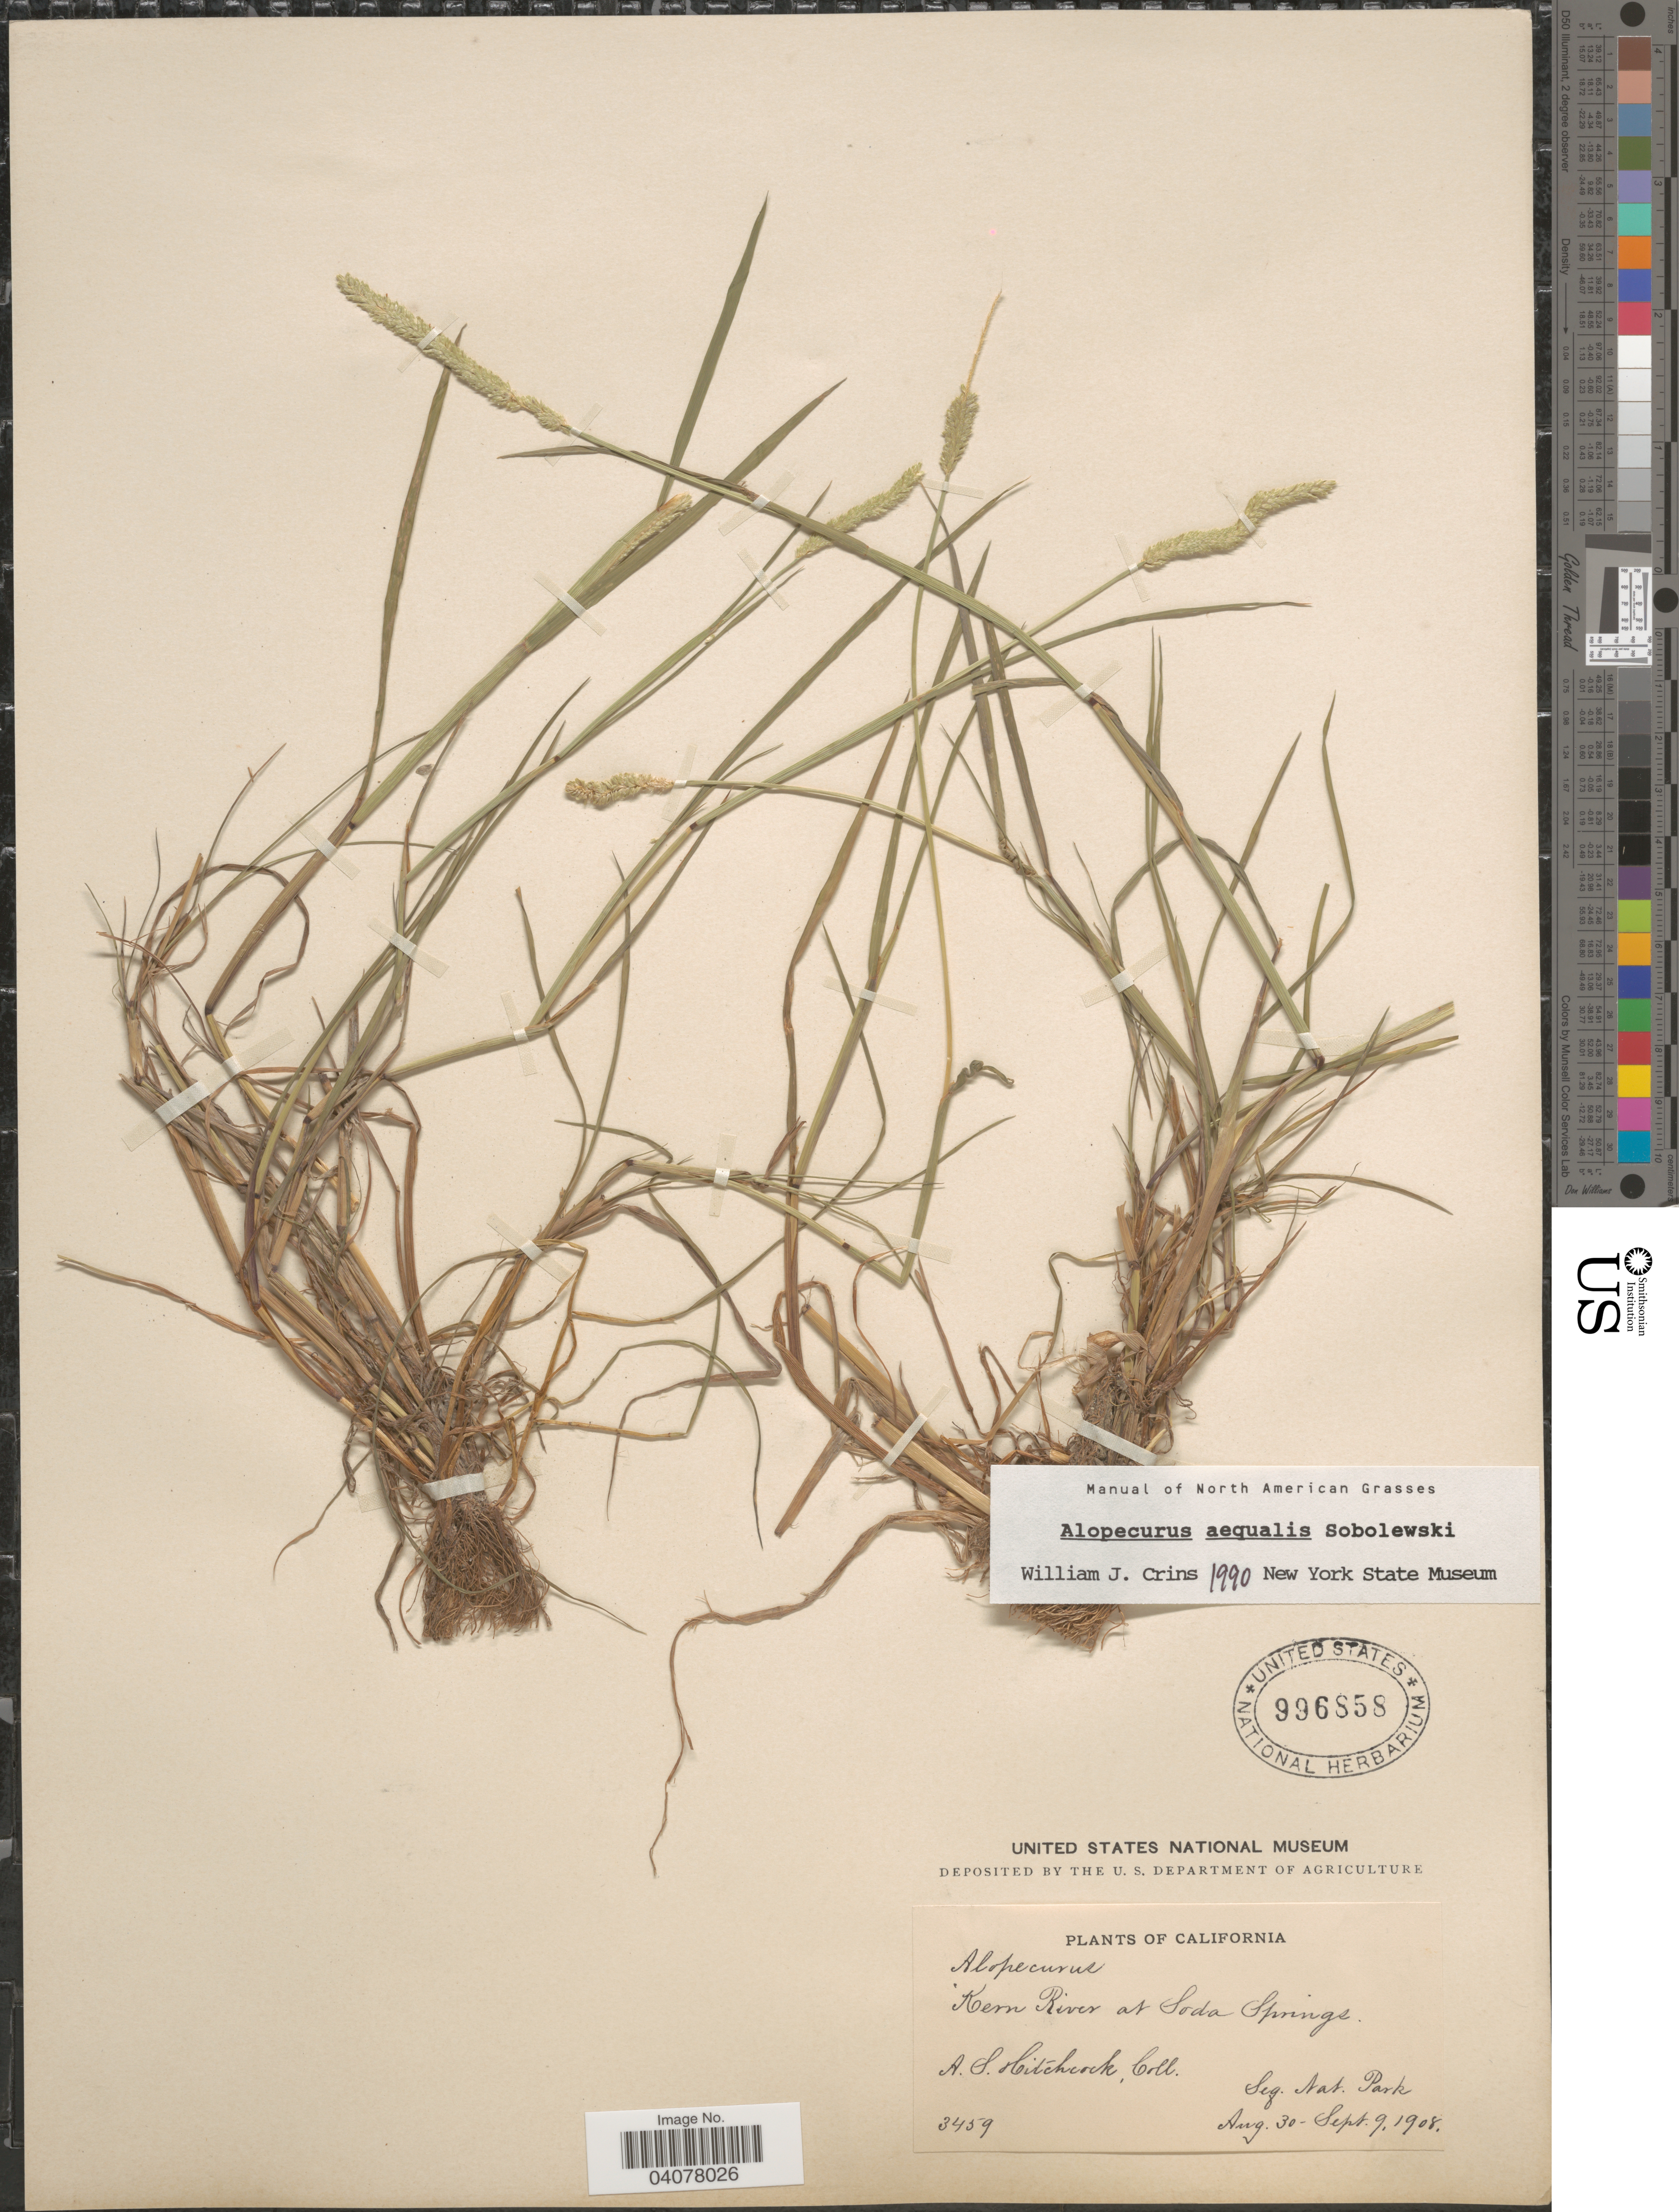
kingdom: Plantae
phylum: Tracheophyta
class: Liliopsida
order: Poales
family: Poaceae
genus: Alopecurus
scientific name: Alopecurus aequalis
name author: Sobol.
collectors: A. S. Hitchcock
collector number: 3459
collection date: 1908-08-30/1908-09-09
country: United States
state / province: California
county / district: Kern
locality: Kern River at Soda Springs. Seq. Nat. Park.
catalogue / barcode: US 996858